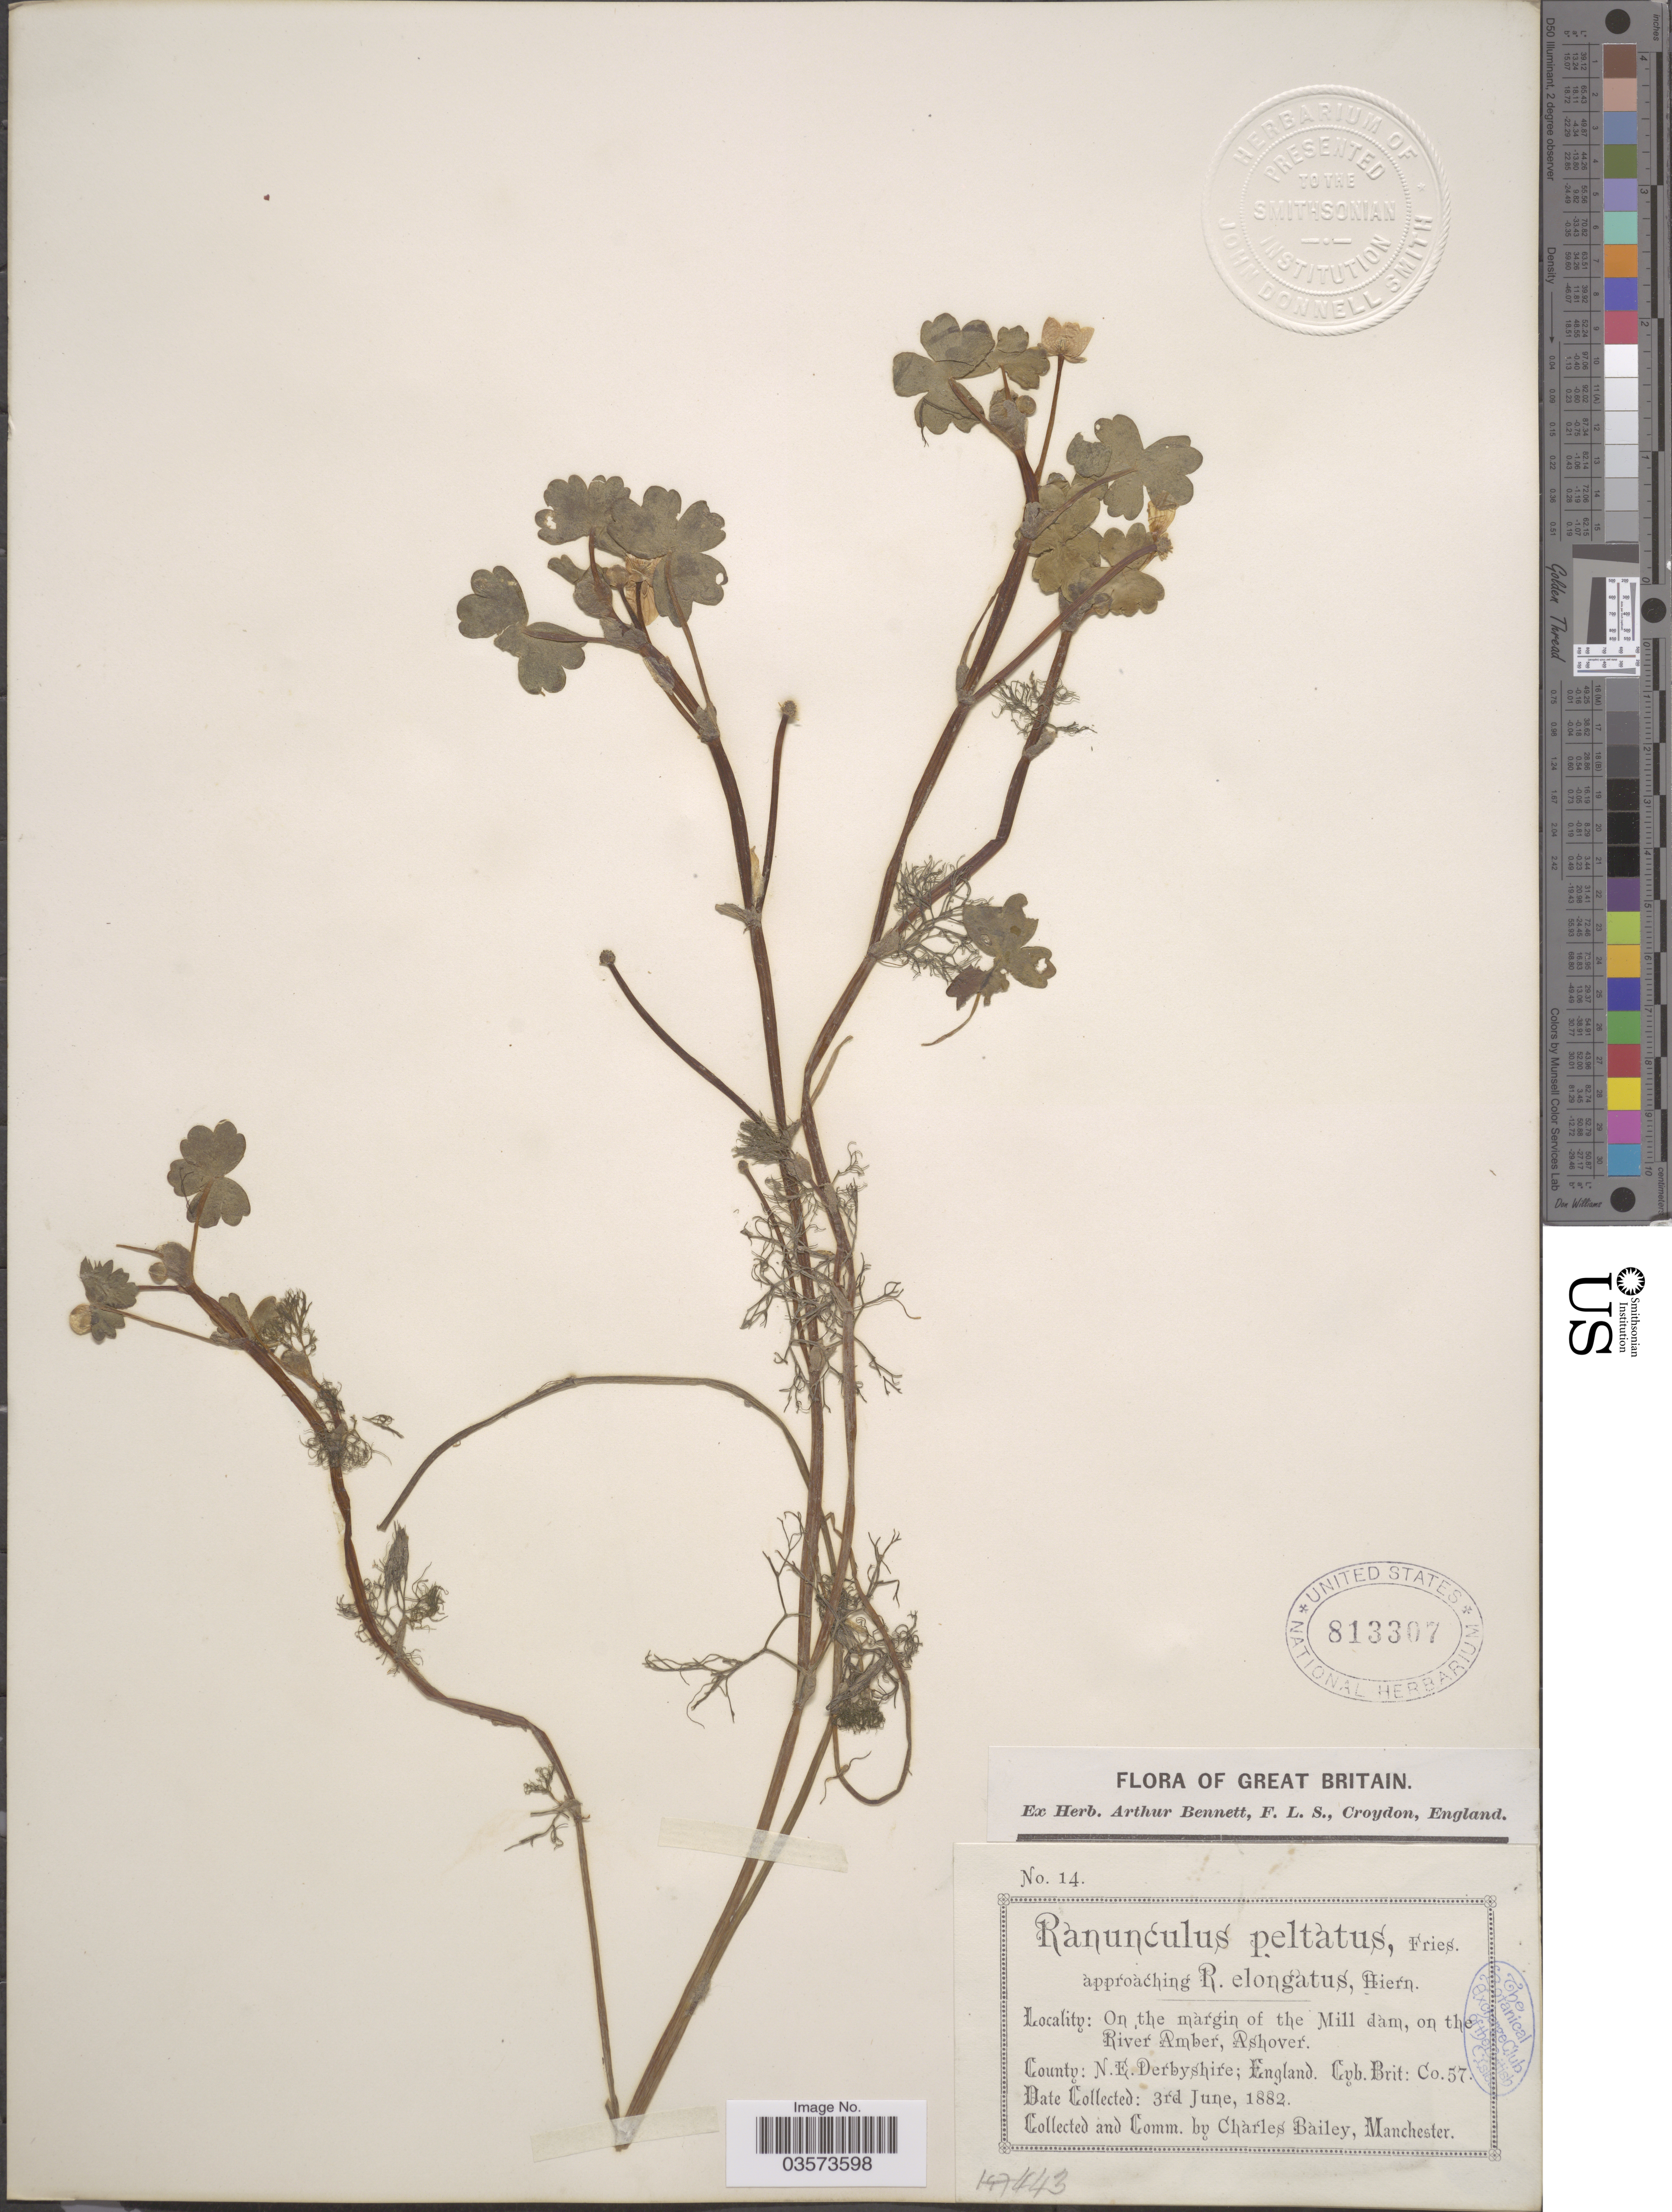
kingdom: Plantae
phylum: Tracheophyta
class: Magnoliopsida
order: Ranunculales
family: Ranunculaceae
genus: Ranunculus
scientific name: Ranunculus peltatus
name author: Schrank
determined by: Strong, Mark T., (BOT), Smithsonian Institution - National Museum of Natural History (UNITED STATES)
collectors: C. Bailey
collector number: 14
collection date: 1882-06-03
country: United Kingdom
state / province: England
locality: On the margin of the Mill dam, on the River Amber, Ashover. County: N.E. Derbyshire. Cub. Brit: Co. 57.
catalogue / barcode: US 813307